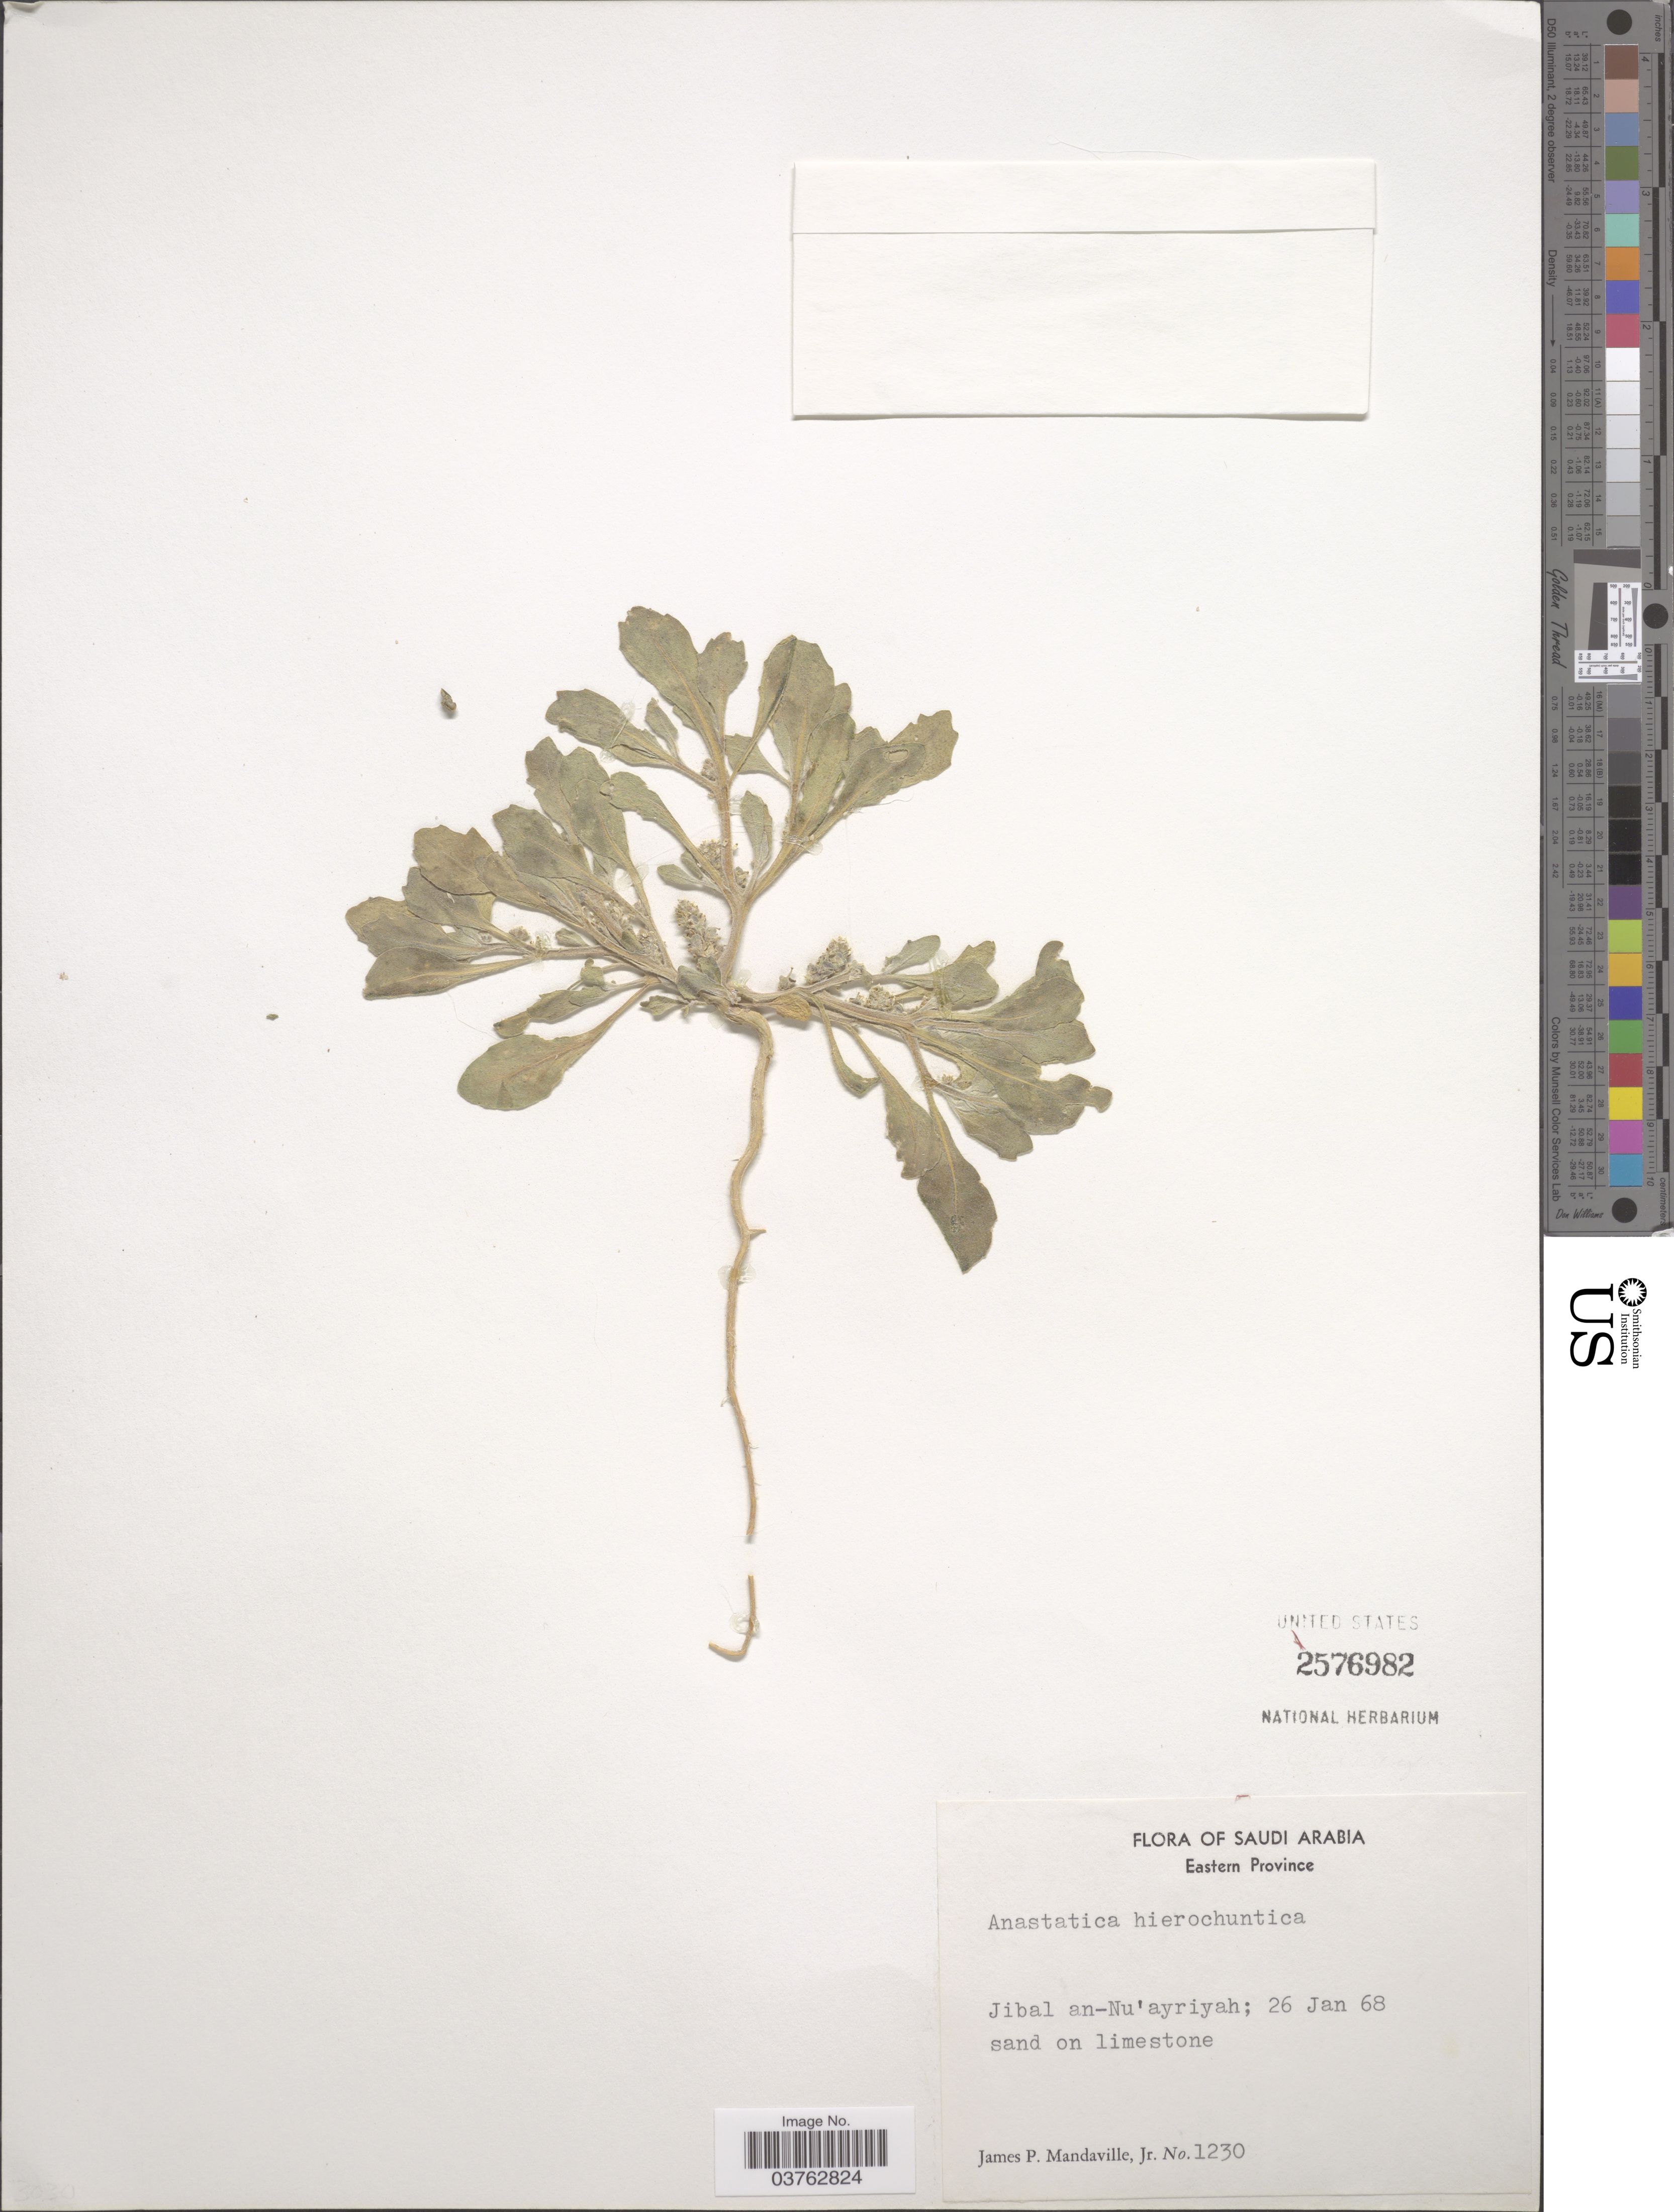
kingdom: Plantae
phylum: Tracheophyta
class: Magnoliopsida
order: Brassicales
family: Brassicaceae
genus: Anastatica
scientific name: Anastatica hierochuntica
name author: L.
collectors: J. Mandaville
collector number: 1230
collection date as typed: Transcribed d/m/y: 26/1/68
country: Saudi Arabia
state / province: Ash Sharqiyah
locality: Eastern Province. Jibal an-Nu'ayriyah.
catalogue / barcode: US 2576982